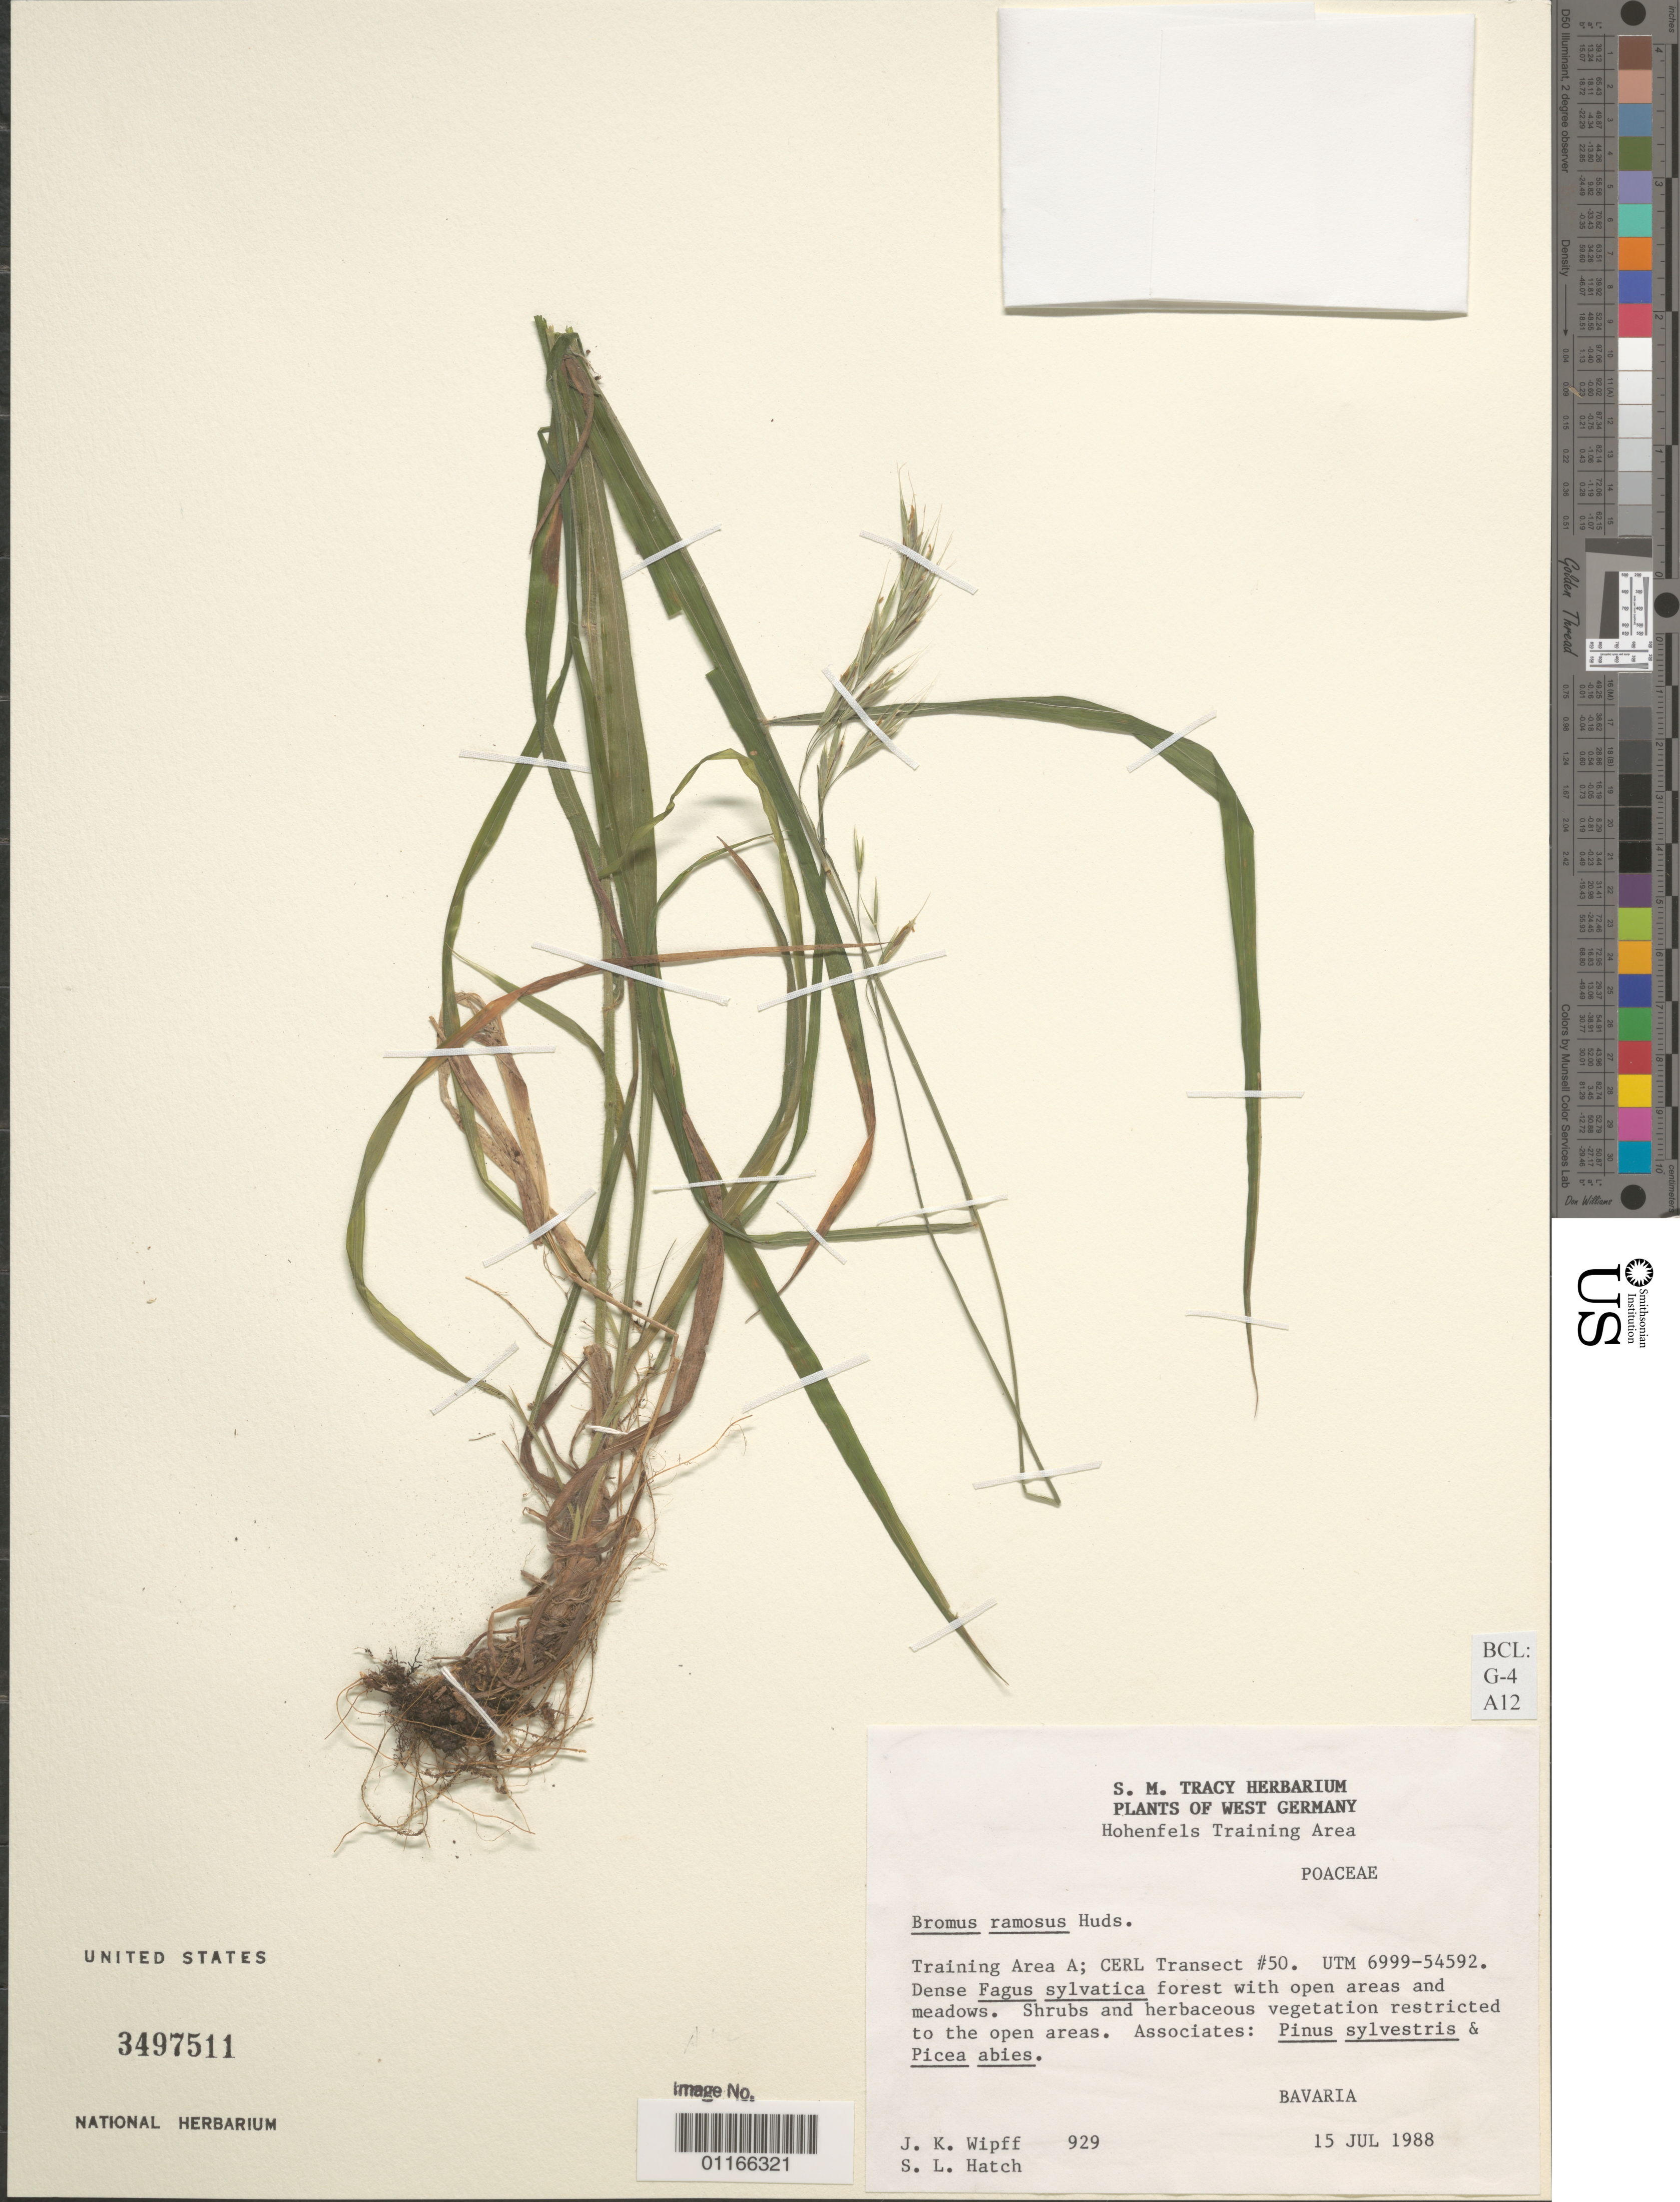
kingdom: Plantae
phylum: Tracheophyta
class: Liliopsida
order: Poales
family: Poaceae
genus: Bromus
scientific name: Bromus ramosus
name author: Huds.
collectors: J. K. Wipff & S. L. Hatch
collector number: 929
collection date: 1988-07-15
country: Germany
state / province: Bayern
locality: Hohenfels Training Area A; CERL Transect #50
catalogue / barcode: US 3497511